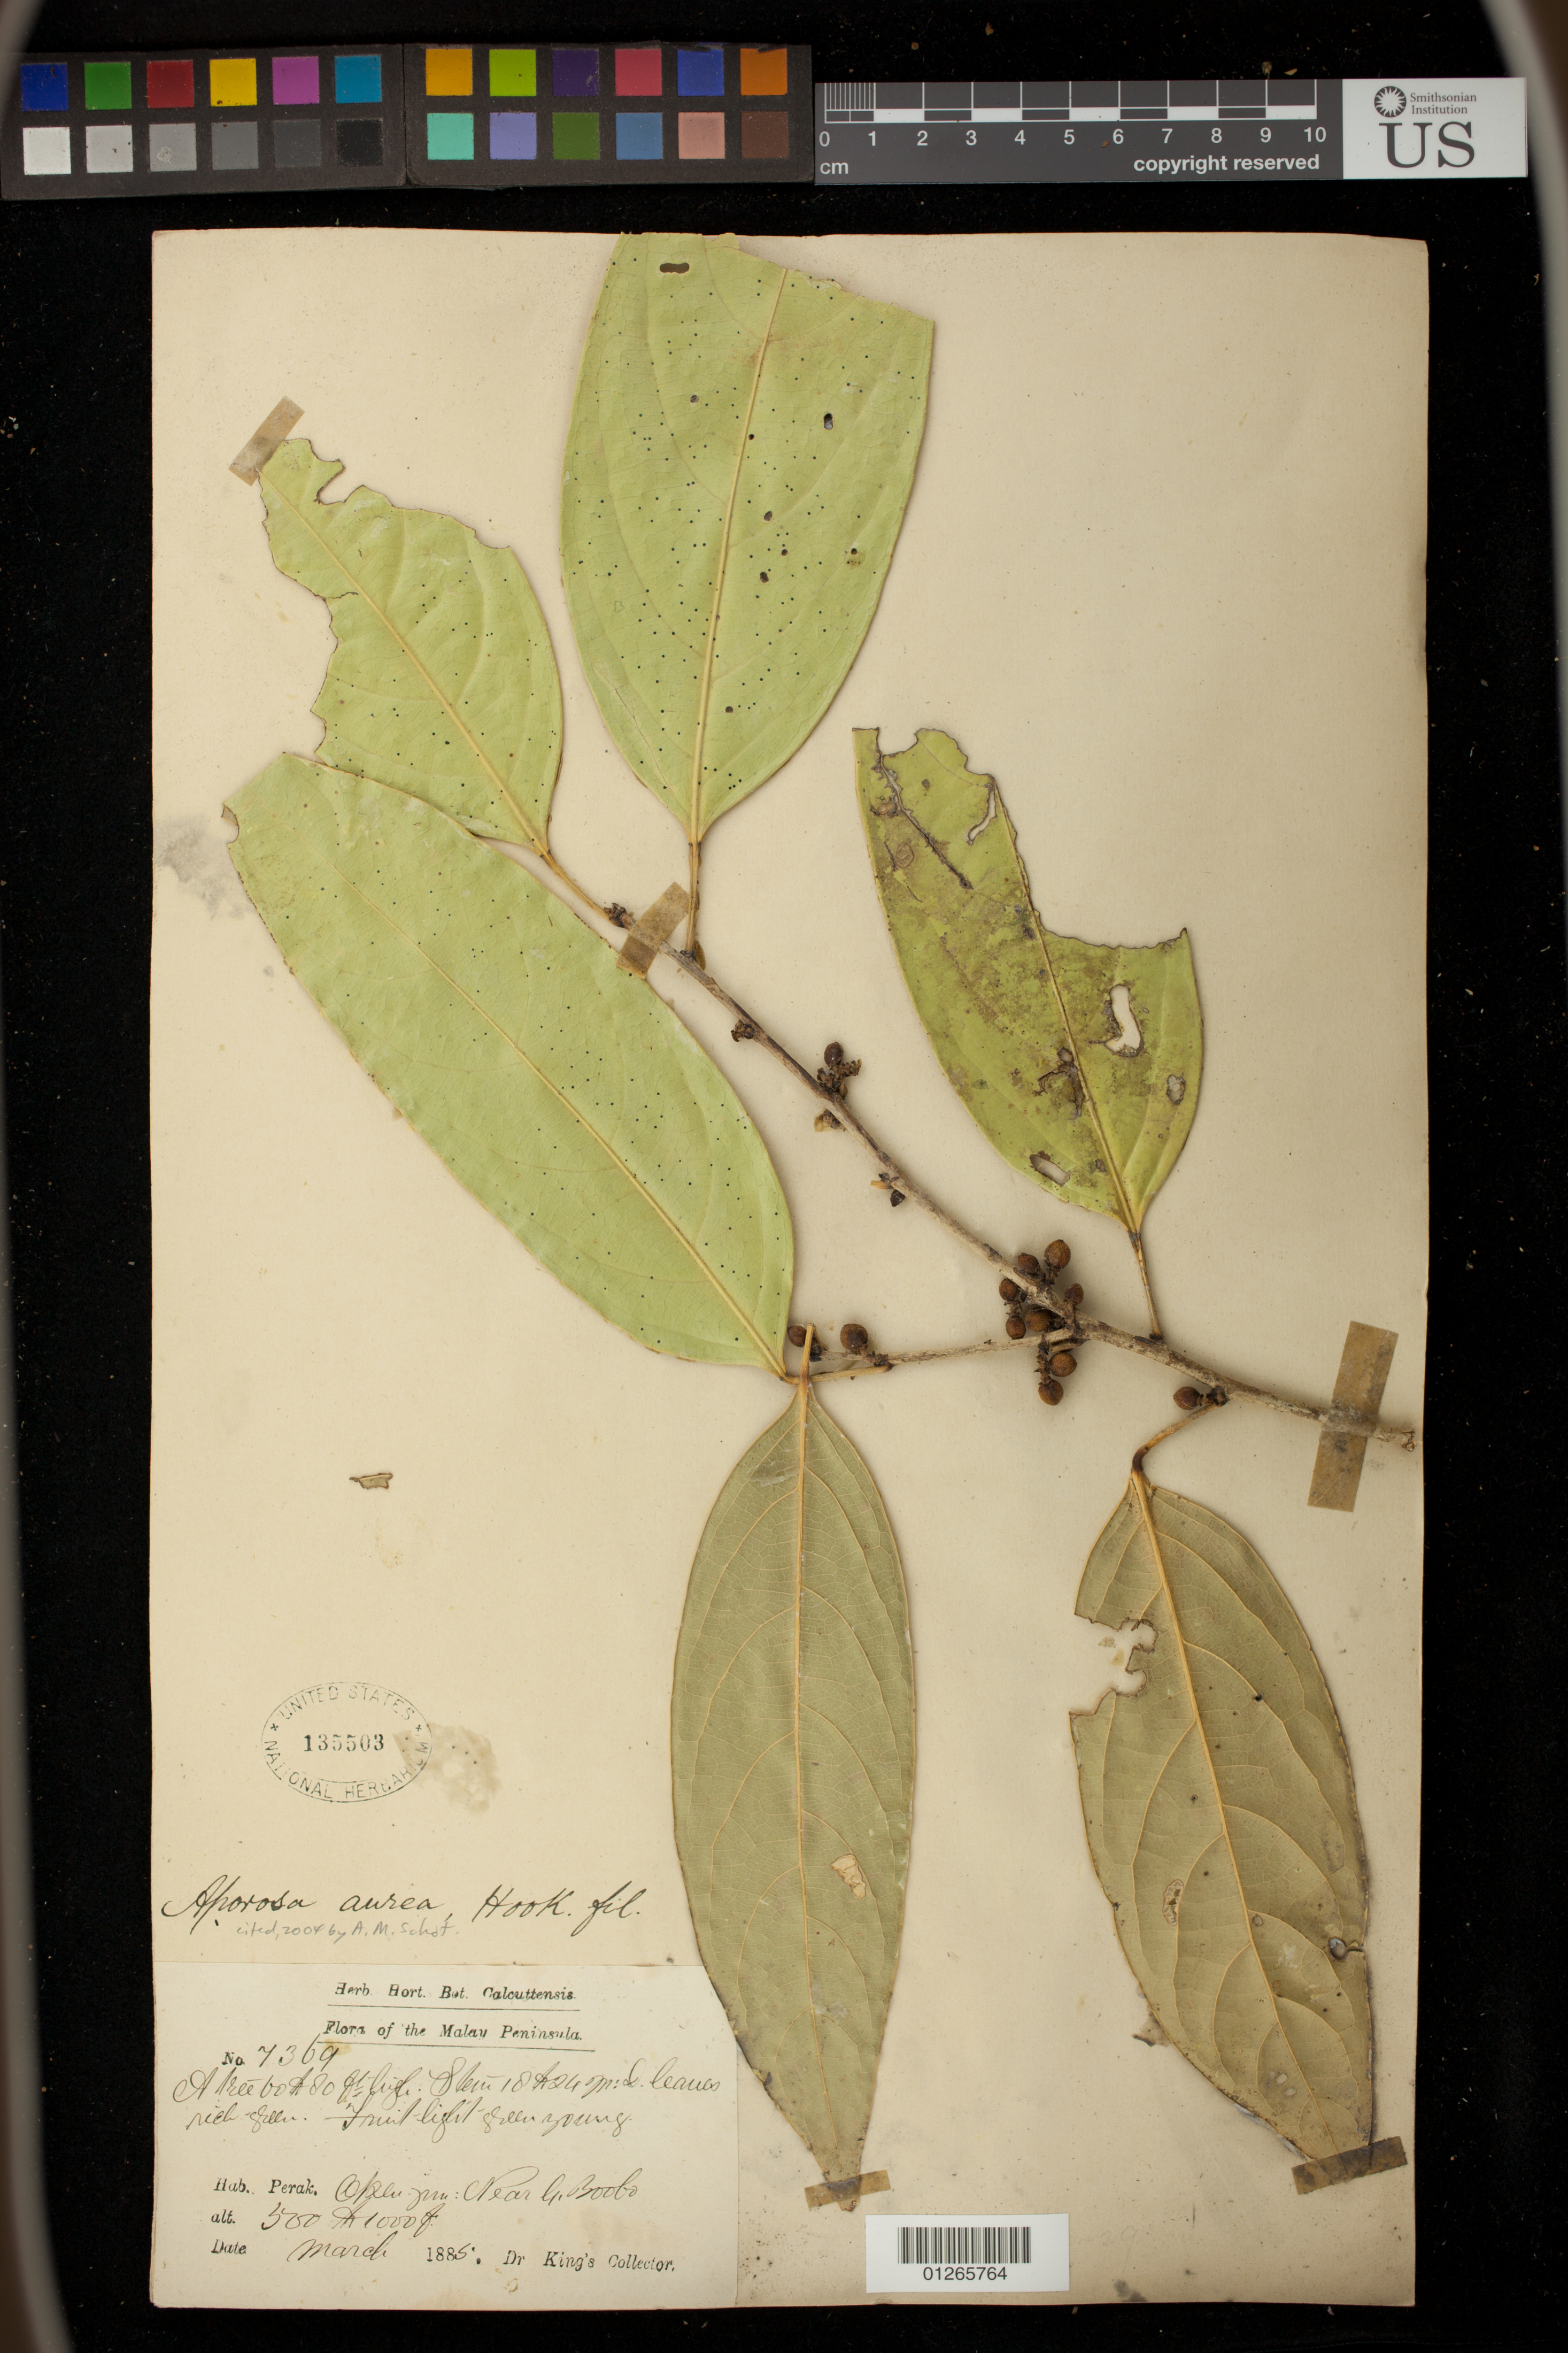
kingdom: Plantae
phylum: Tracheophyta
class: Magnoliopsida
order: Malpighiales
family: Phyllanthaceae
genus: Aporosa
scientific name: Aporosa aurea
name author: Hook. f.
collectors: King, --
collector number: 7369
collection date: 1885-03-01/1885-03-31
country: Malaysia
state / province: Perak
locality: Oplu-pu: Near G. Boobo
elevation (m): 152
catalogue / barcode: US 135503